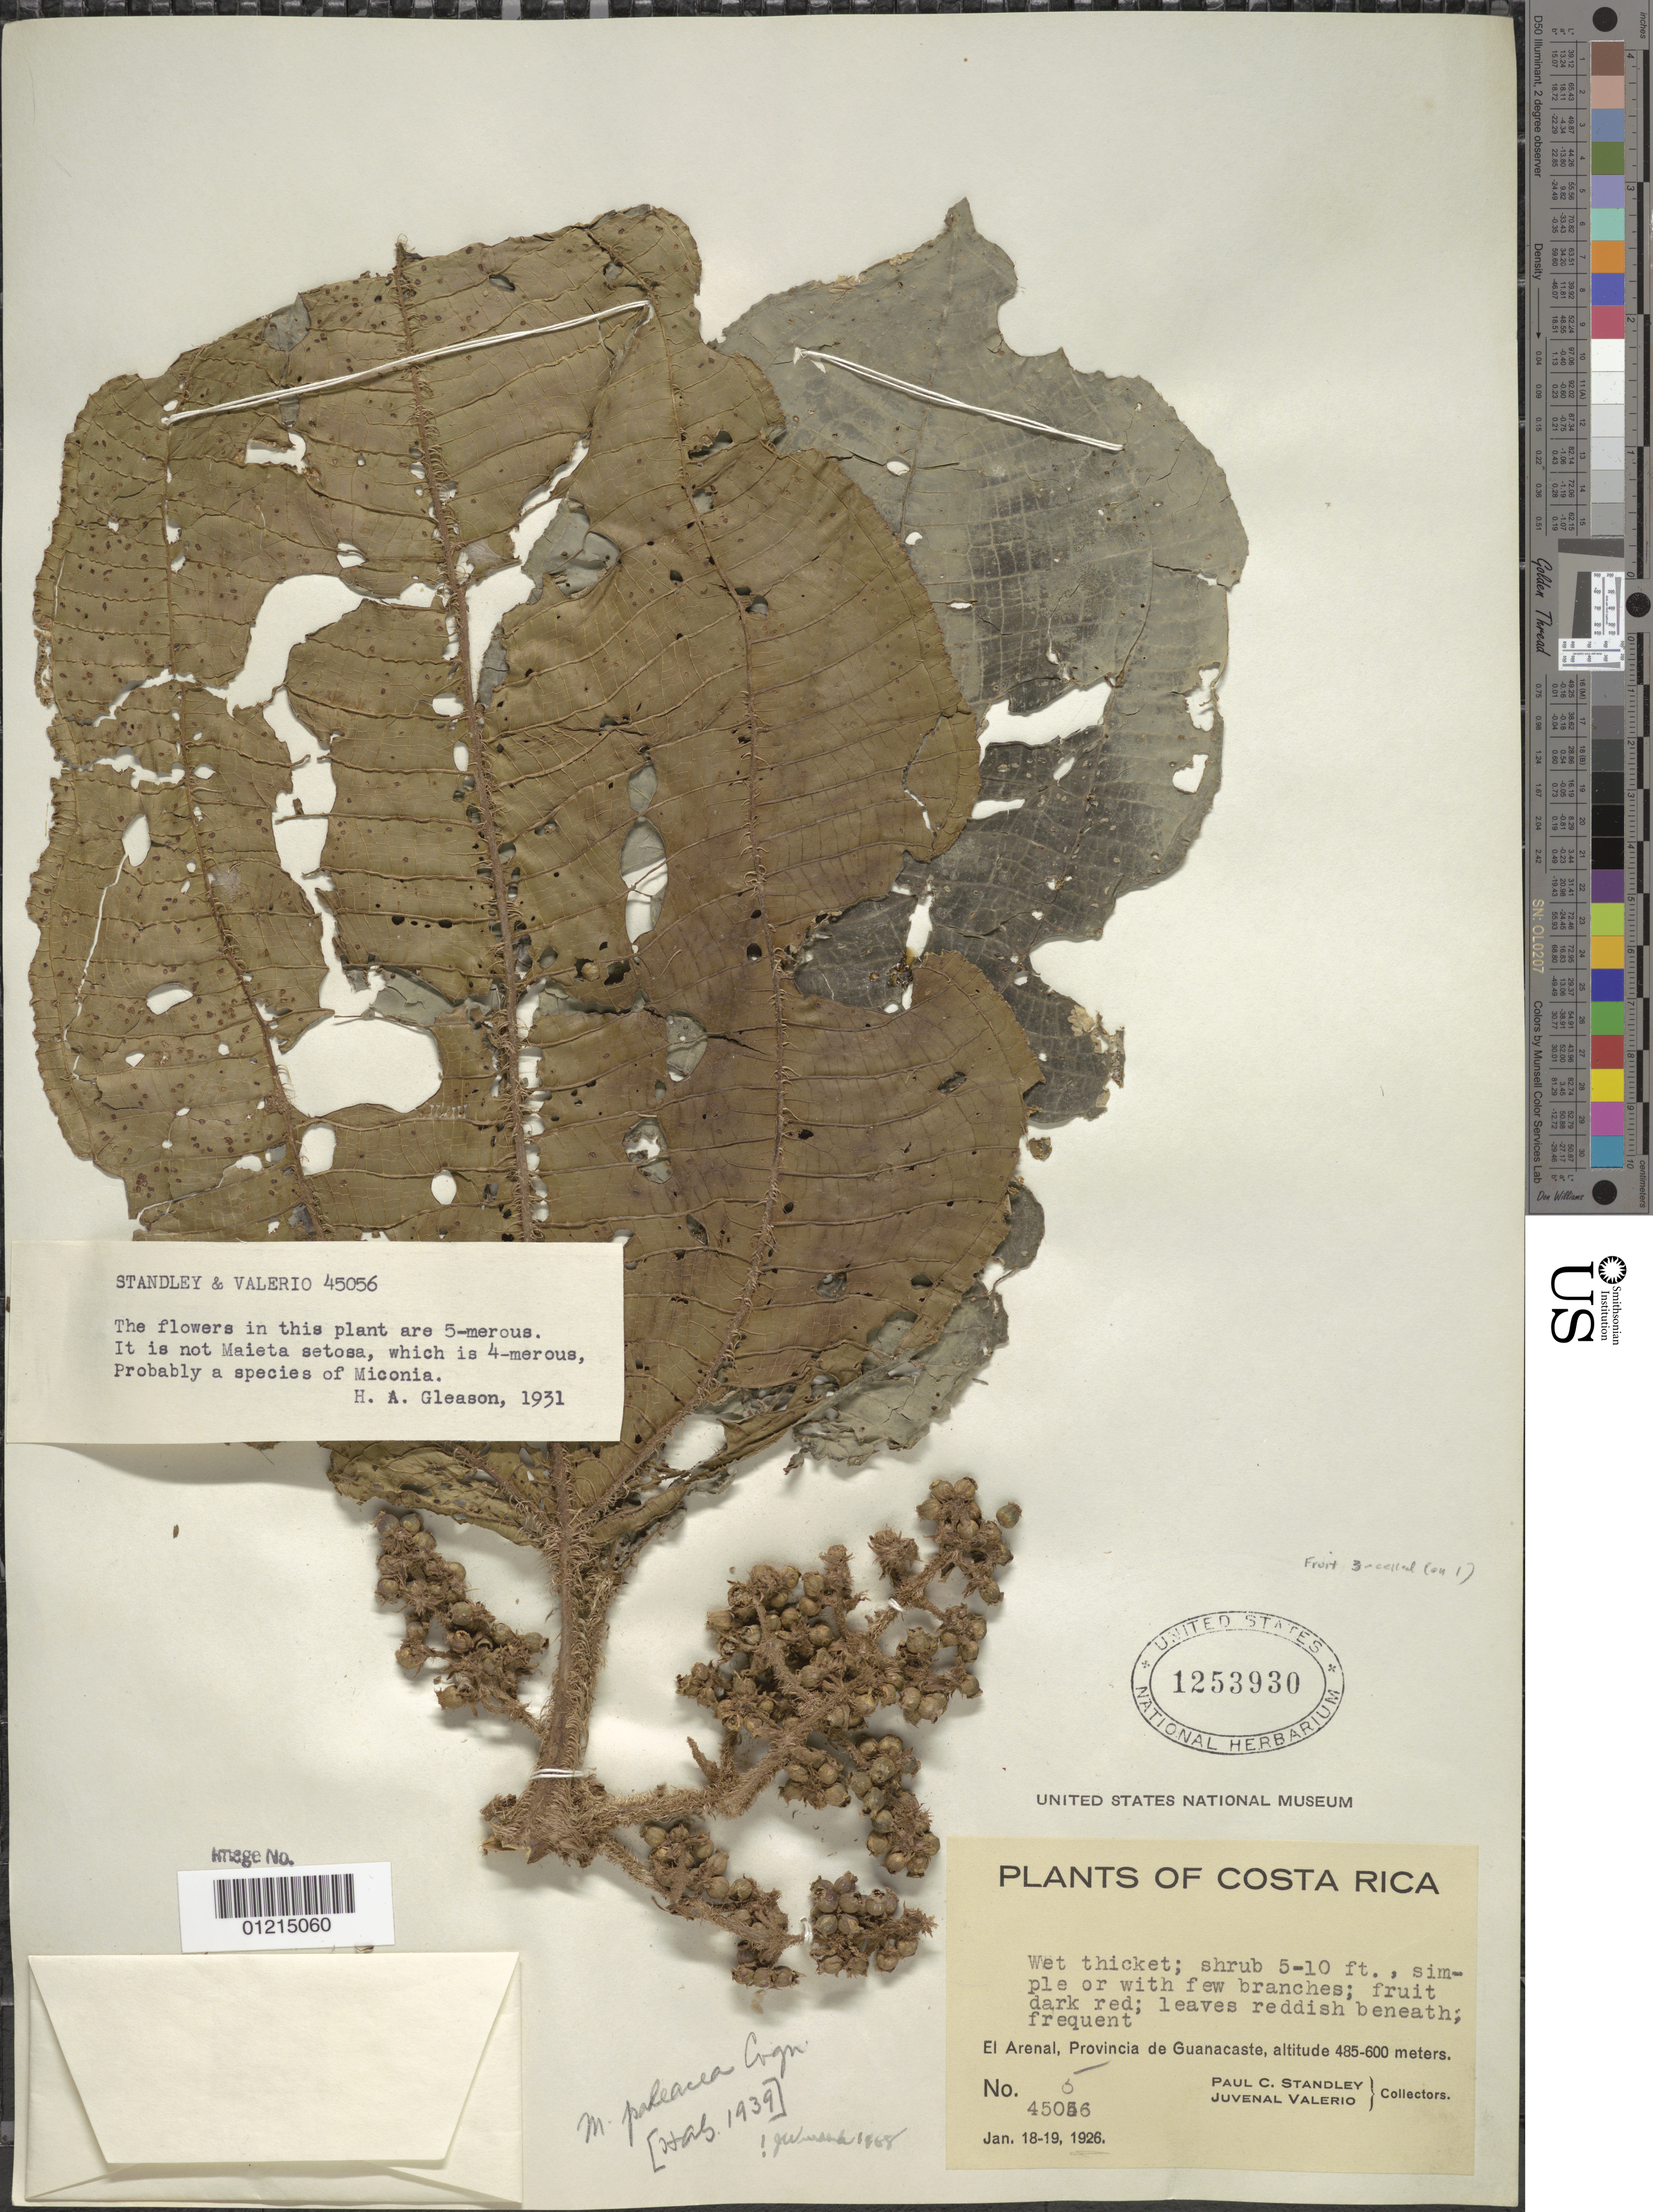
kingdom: Plantae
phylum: Tracheophyta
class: Magnoliopsida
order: Myrtales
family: Melastomataceae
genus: Miconia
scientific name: Miconia paleacea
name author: Cogn.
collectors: P. C. Standley & J. Valerio R.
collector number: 45056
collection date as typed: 18 Jan 1926 and 19 Jan 1926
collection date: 1926-01-18,1926-01-19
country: Costa Rica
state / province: Guanacaste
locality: El Arenal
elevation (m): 485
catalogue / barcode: US 1253930